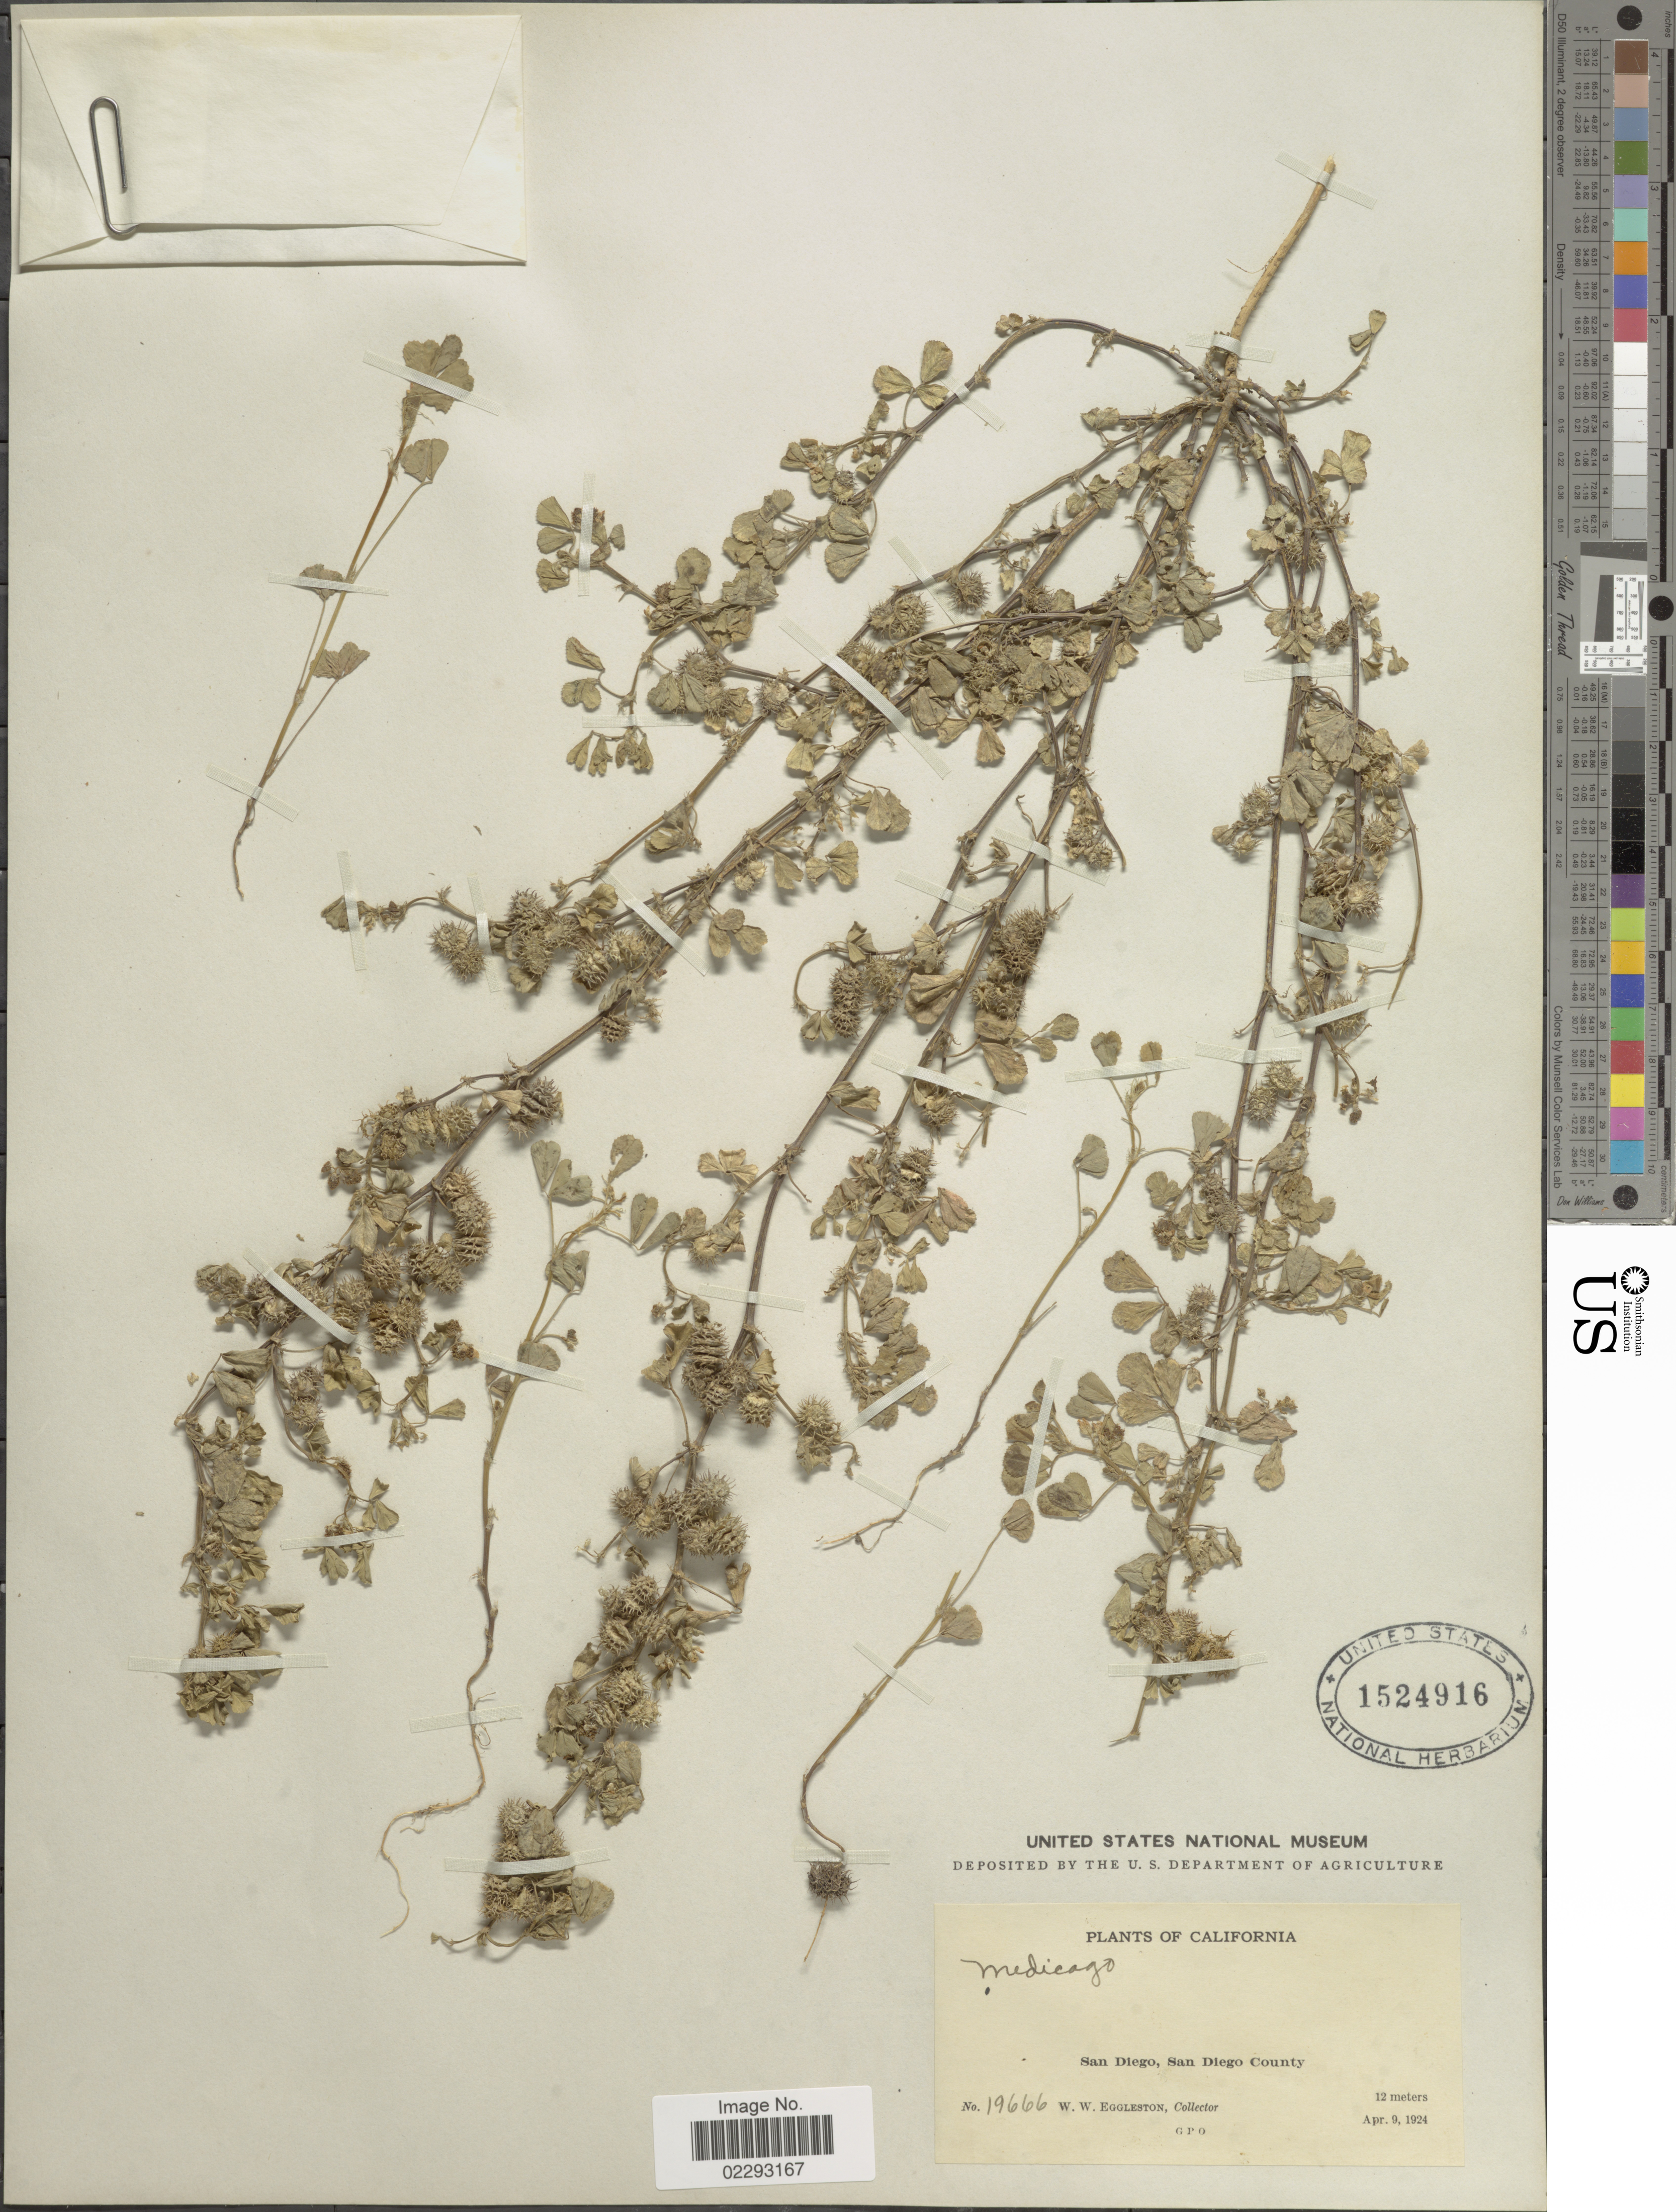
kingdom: Plantae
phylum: Tracheophyta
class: Magnoliopsida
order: Fabales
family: Fabaceae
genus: Medicago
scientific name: Medicago sp.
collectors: W. W. Eggleston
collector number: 19666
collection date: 1924-04-09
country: United States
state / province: California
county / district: San Diego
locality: California, San Diego, San Diego County.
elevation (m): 12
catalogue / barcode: US 1524916